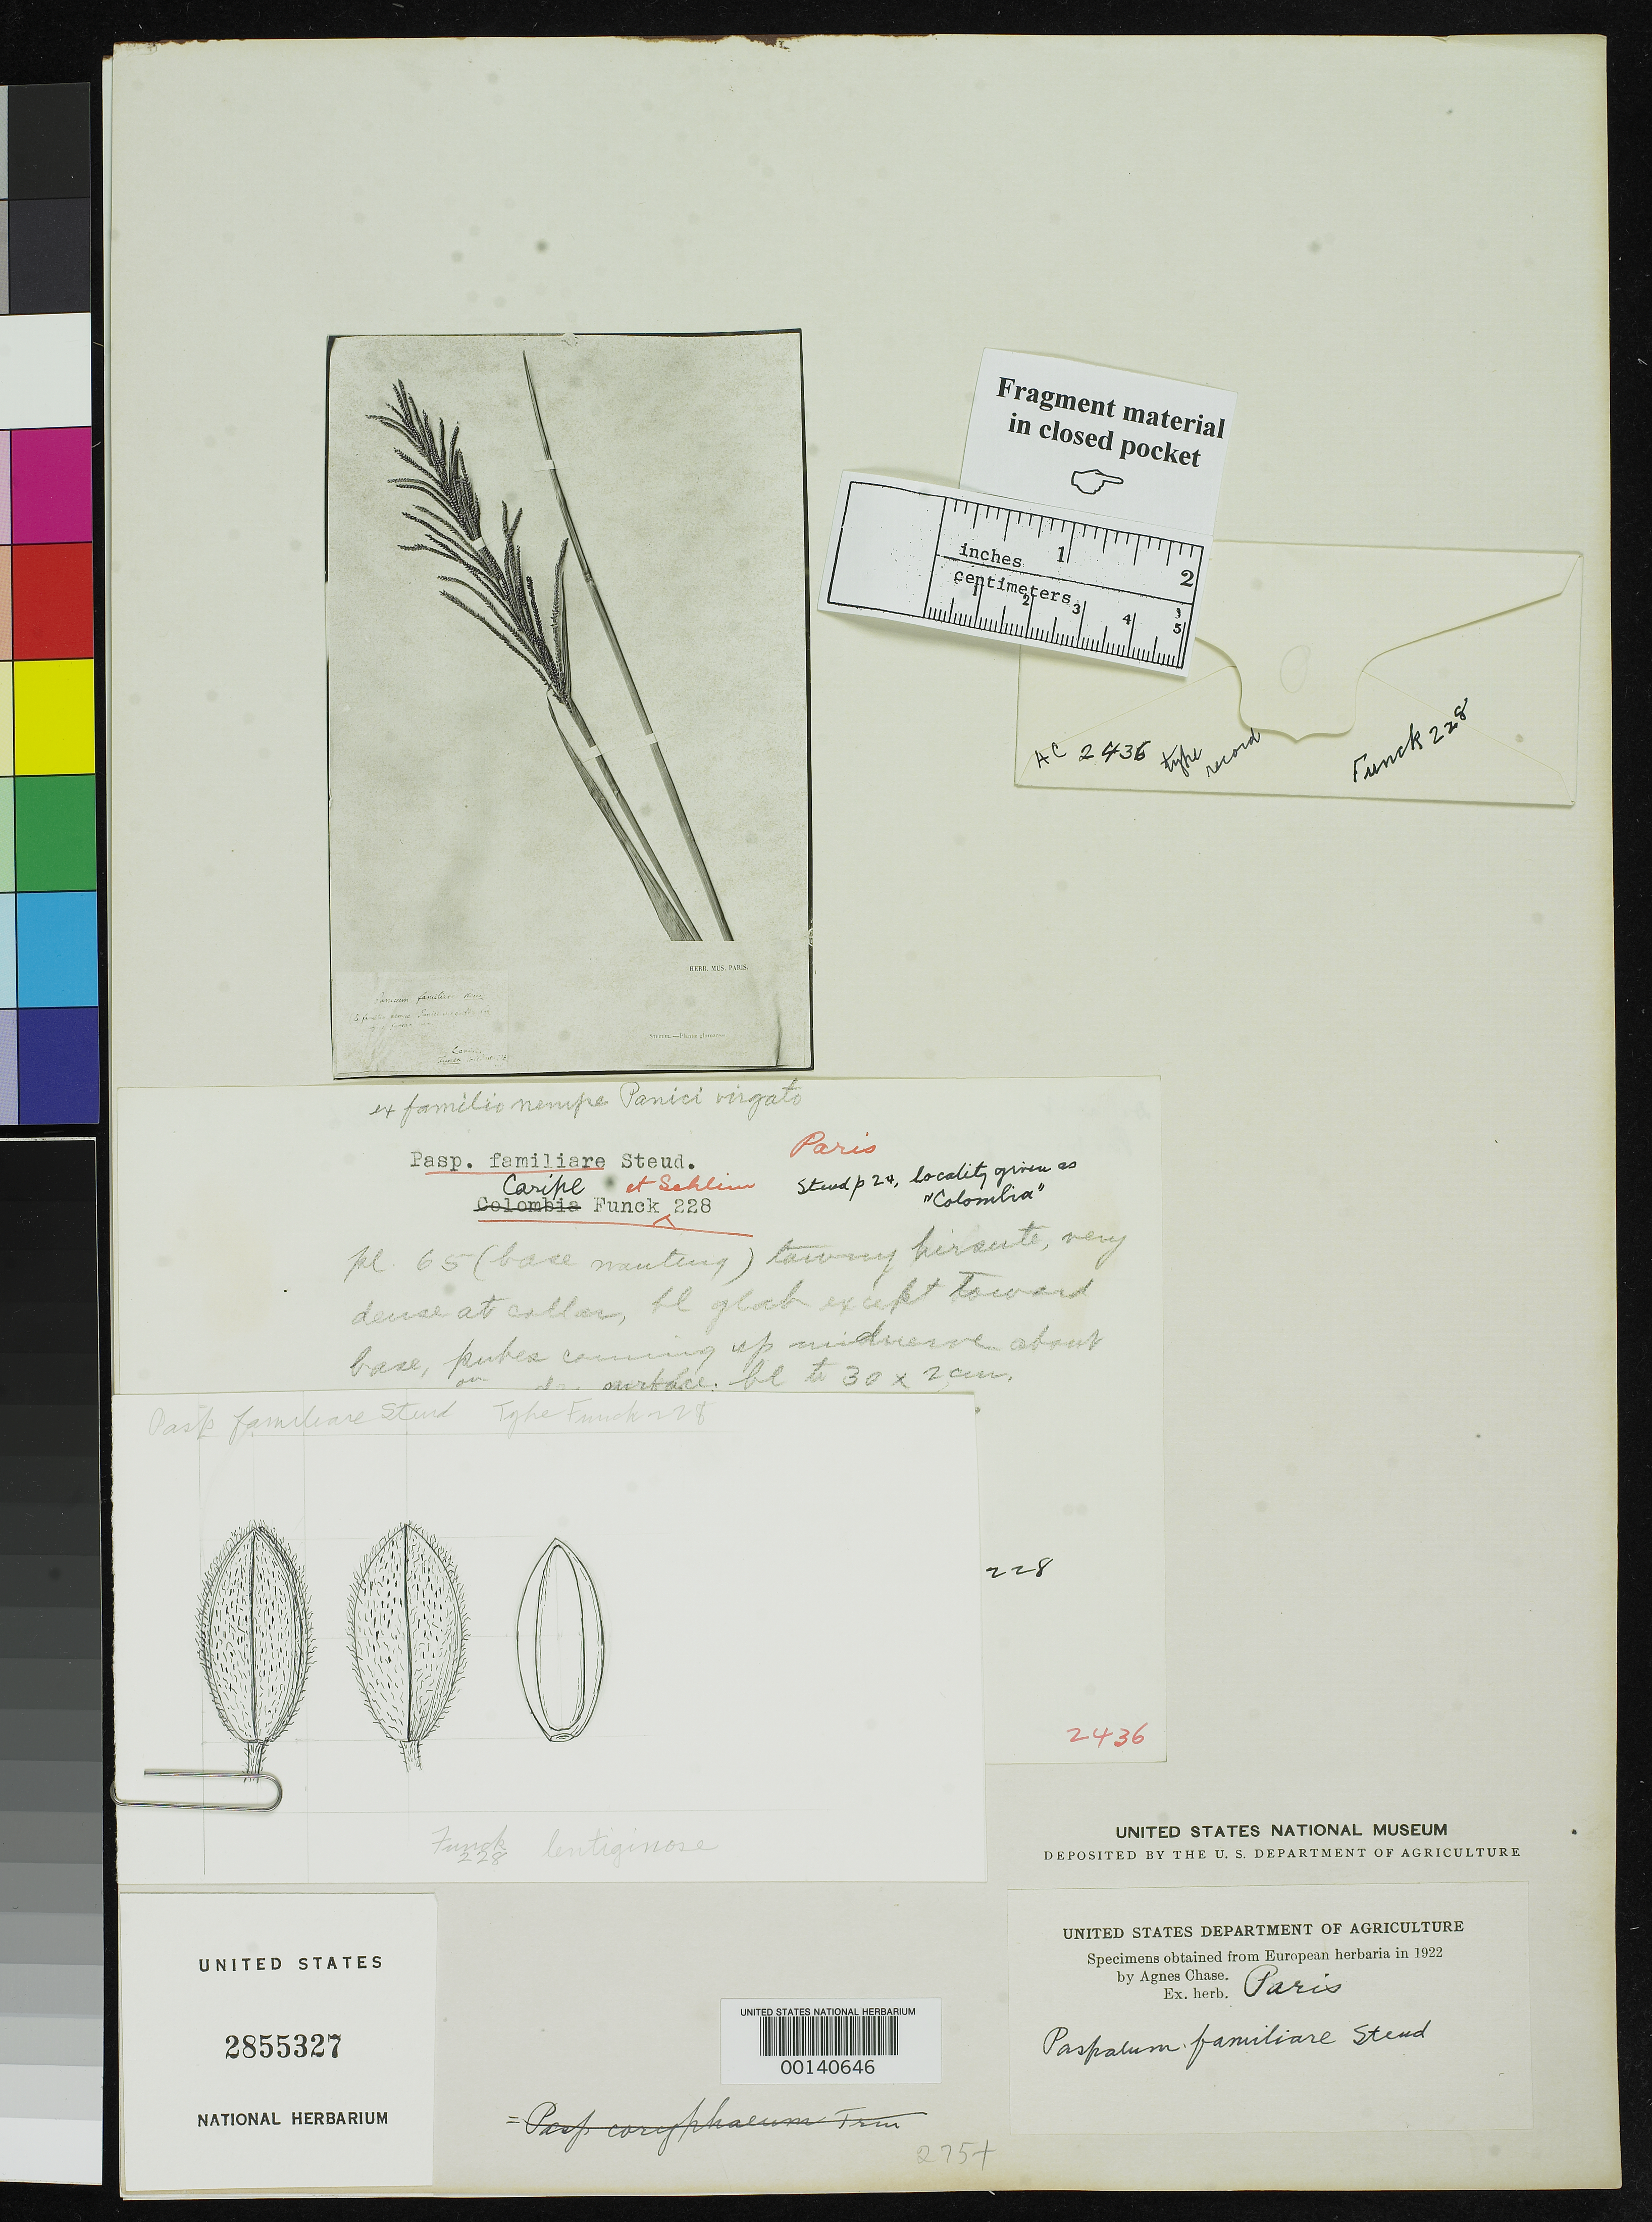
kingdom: Plantae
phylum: Tracheophyta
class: Liliopsida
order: Poales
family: Poaceae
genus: Paspalum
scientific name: Paspalum familiare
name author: Steud.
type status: Type Fragment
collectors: N. Funck & L. Schlim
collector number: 228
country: Venezuela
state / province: Sucre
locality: Cumana.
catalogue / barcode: US 2855327